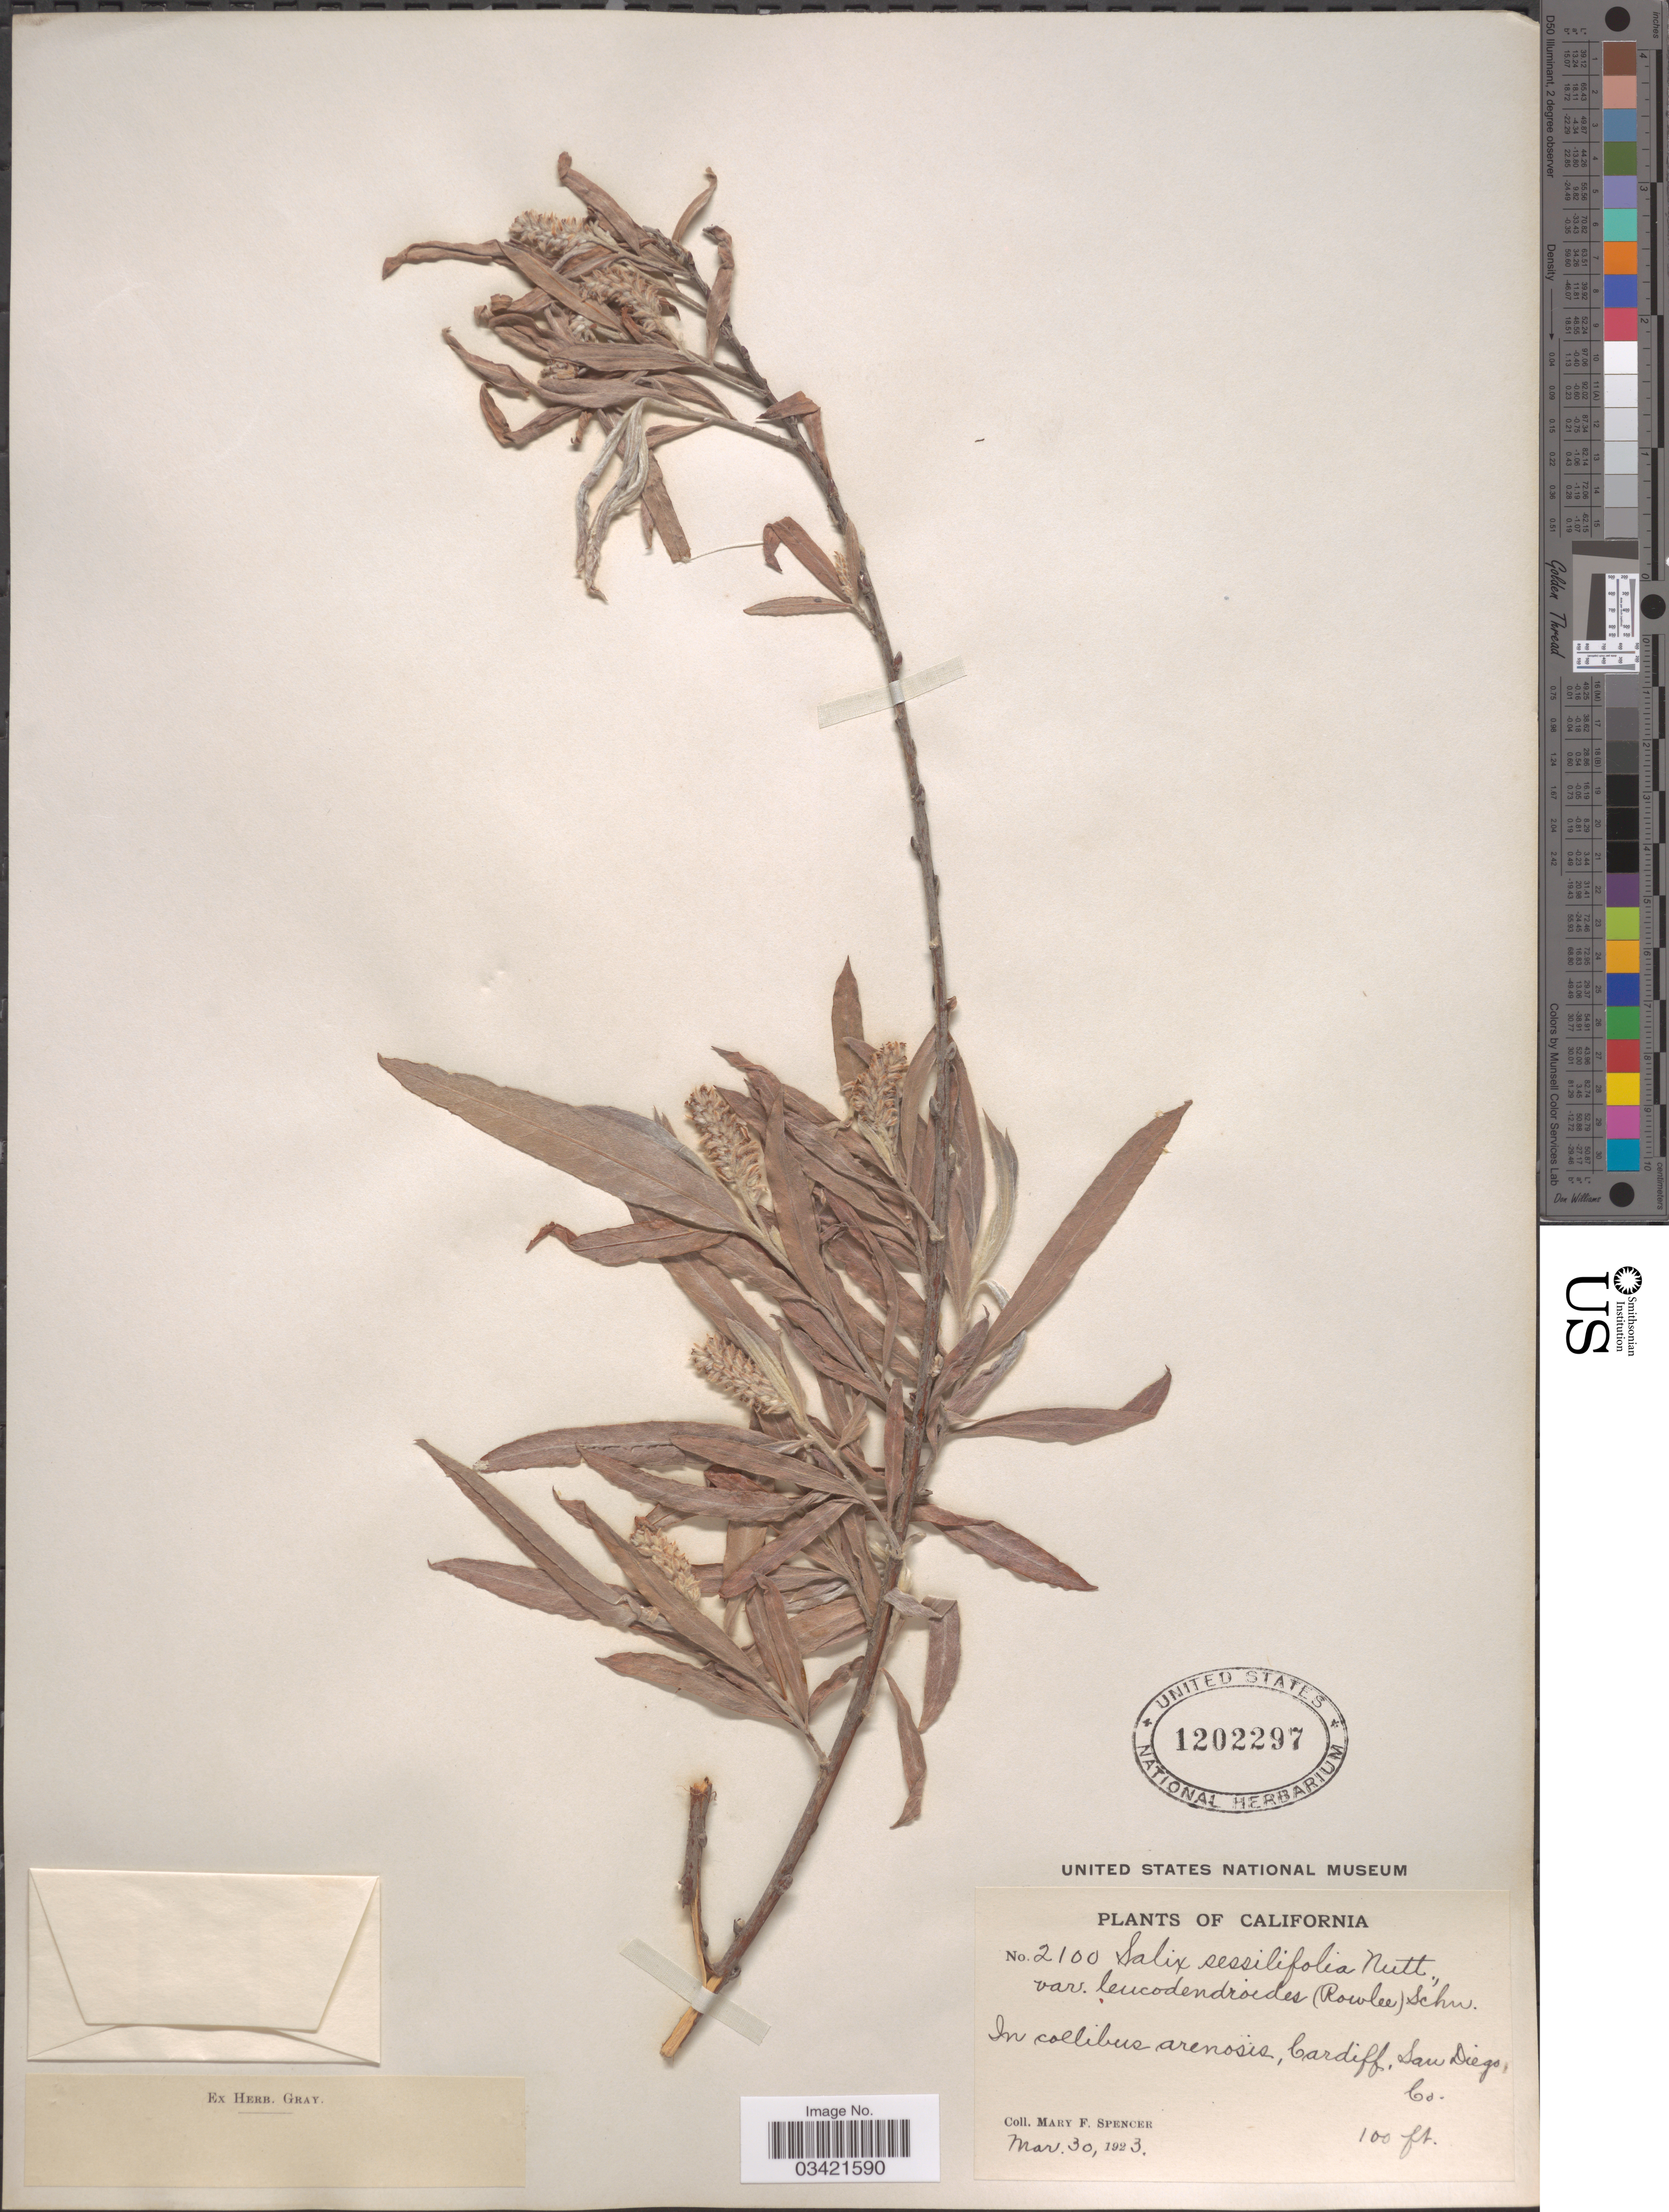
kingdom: Plantae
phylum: Tracheophyta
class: Magnoliopsida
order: Malpighiales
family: Salicaceae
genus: Salix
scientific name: Salix hindsiana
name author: Benth.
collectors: M. Spencer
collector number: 2100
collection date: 1923-03-30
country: United States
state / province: California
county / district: San Diego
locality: In collibus arenosis, Cardiff, San Diego Co.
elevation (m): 30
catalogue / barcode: US 1202297